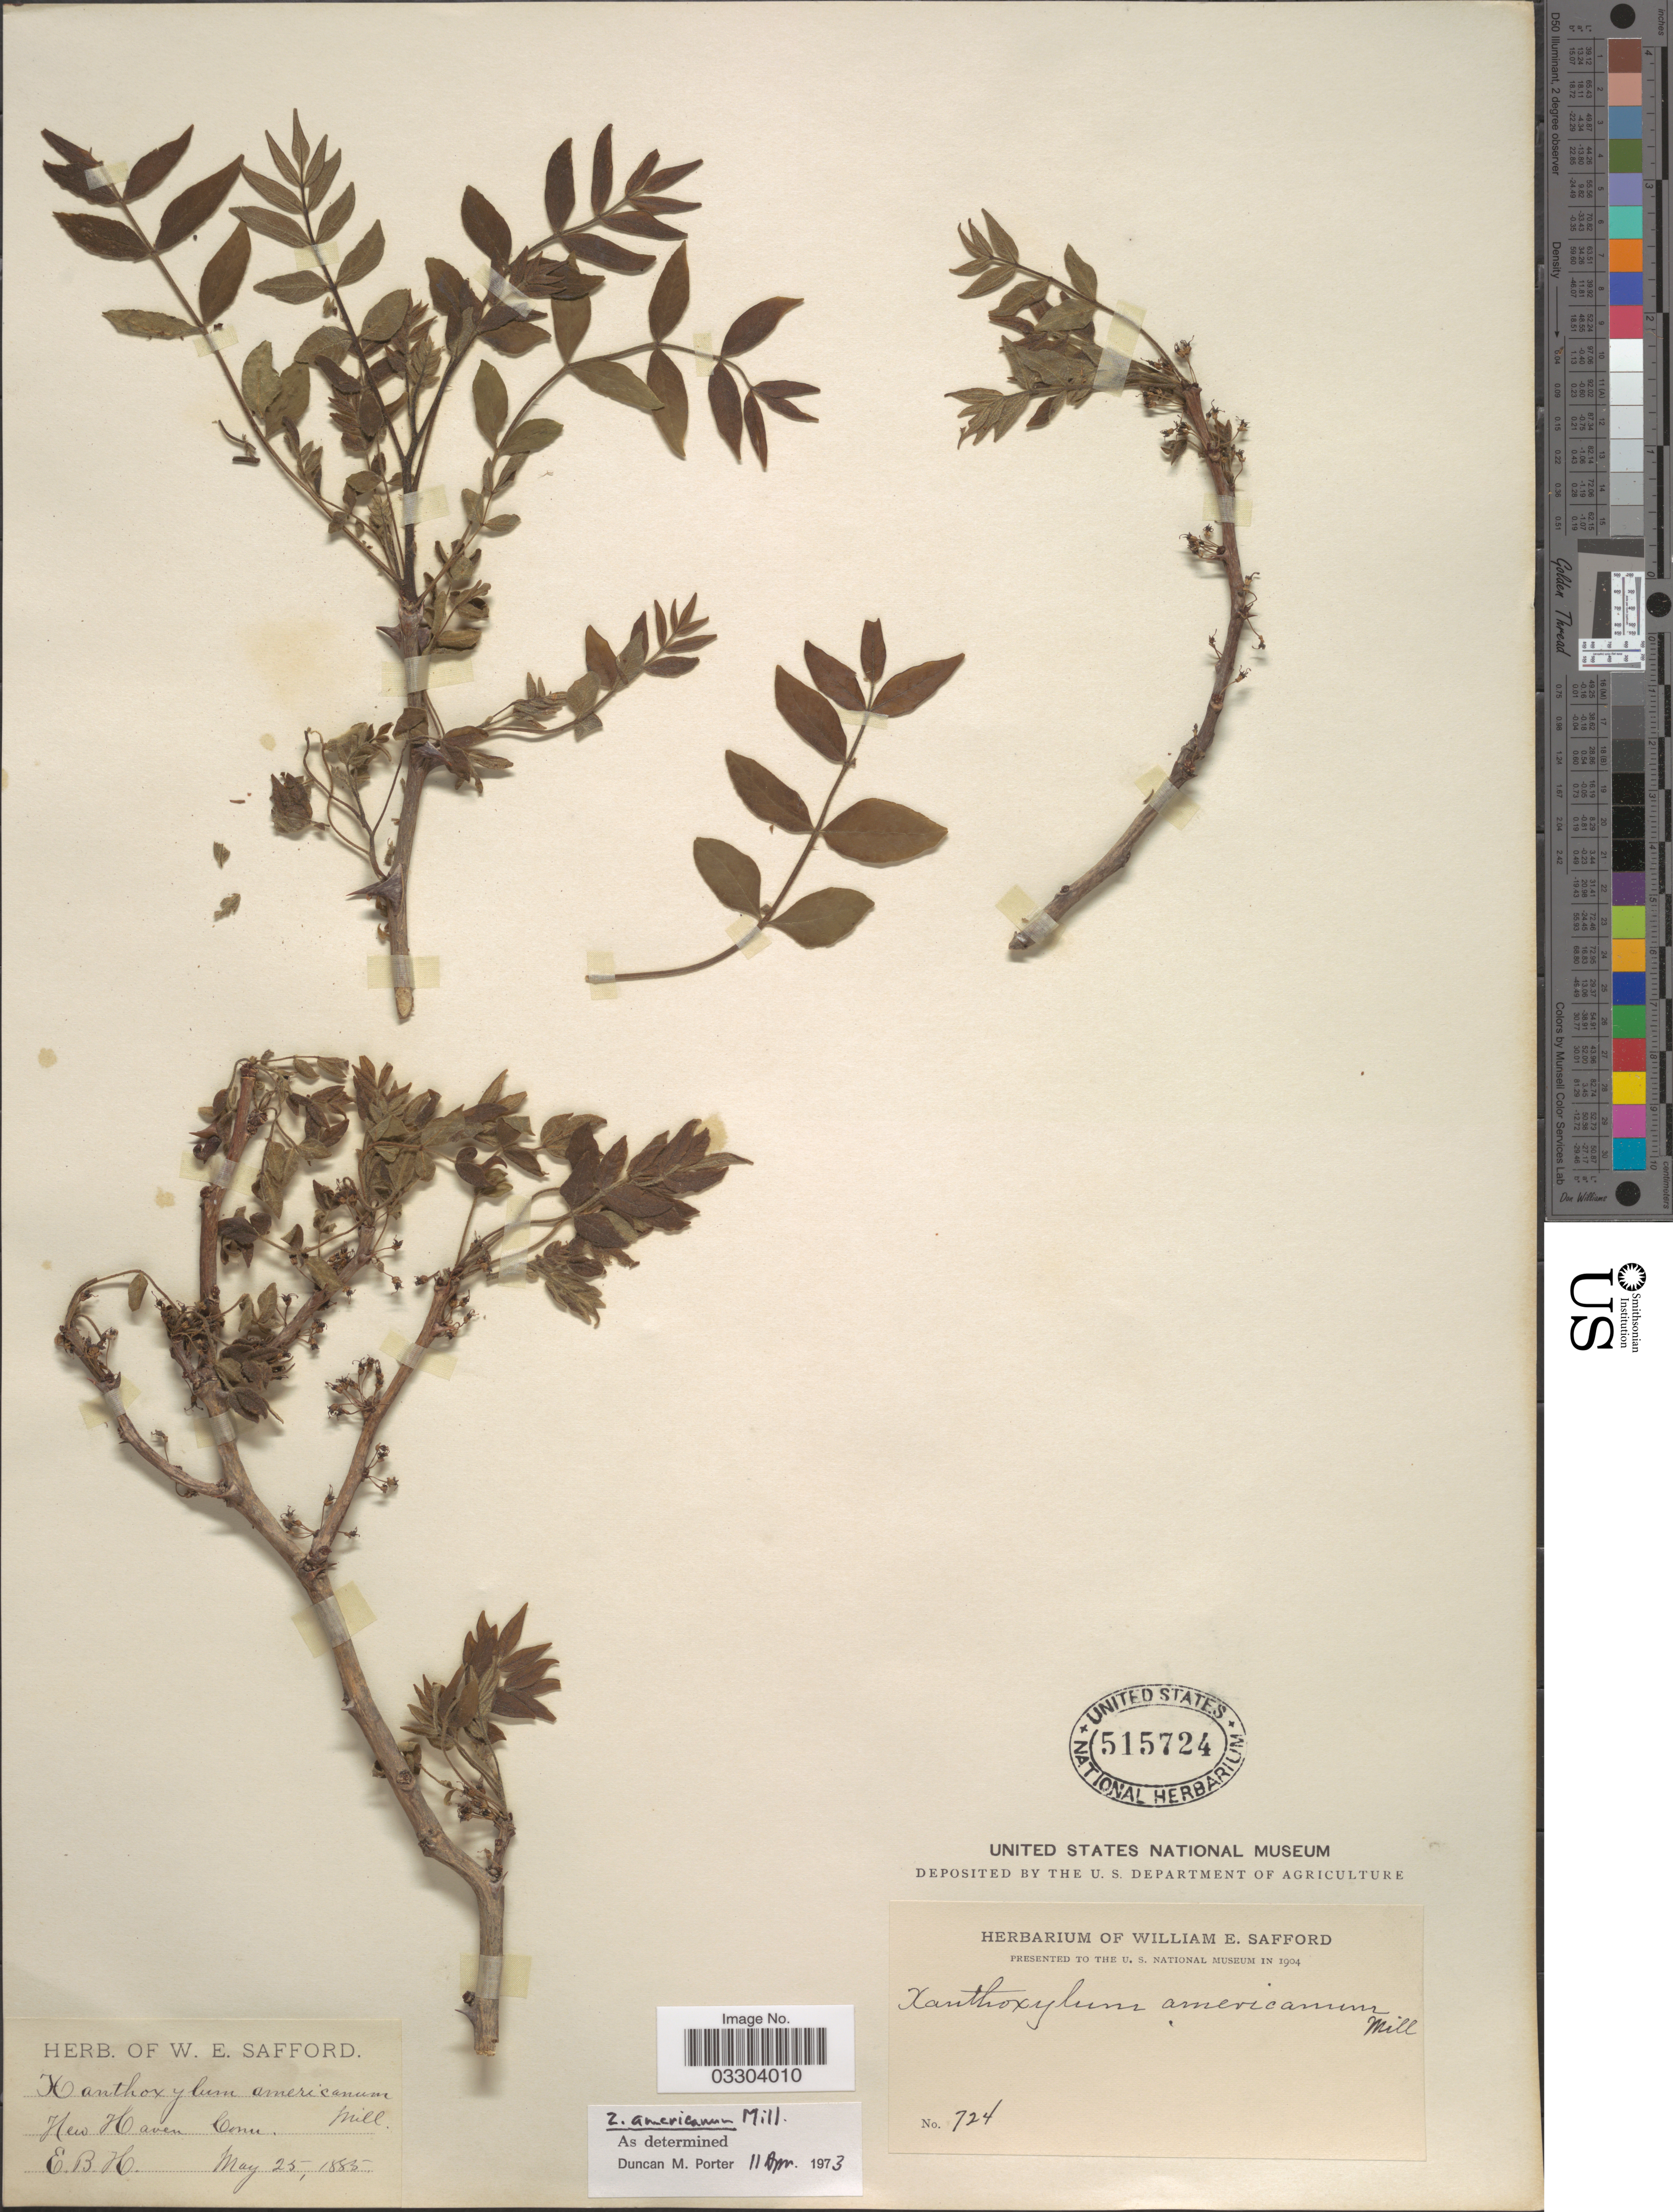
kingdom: Plantae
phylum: Tracheophyta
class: Magnoliopsida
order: Sapindales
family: Rutaceae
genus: Zanthoxylum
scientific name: Zanthoxylum americanum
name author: Mill.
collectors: E. H. B.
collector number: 724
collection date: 1885-05-25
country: United States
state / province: Connecticut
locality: New Haven.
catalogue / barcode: US 515724